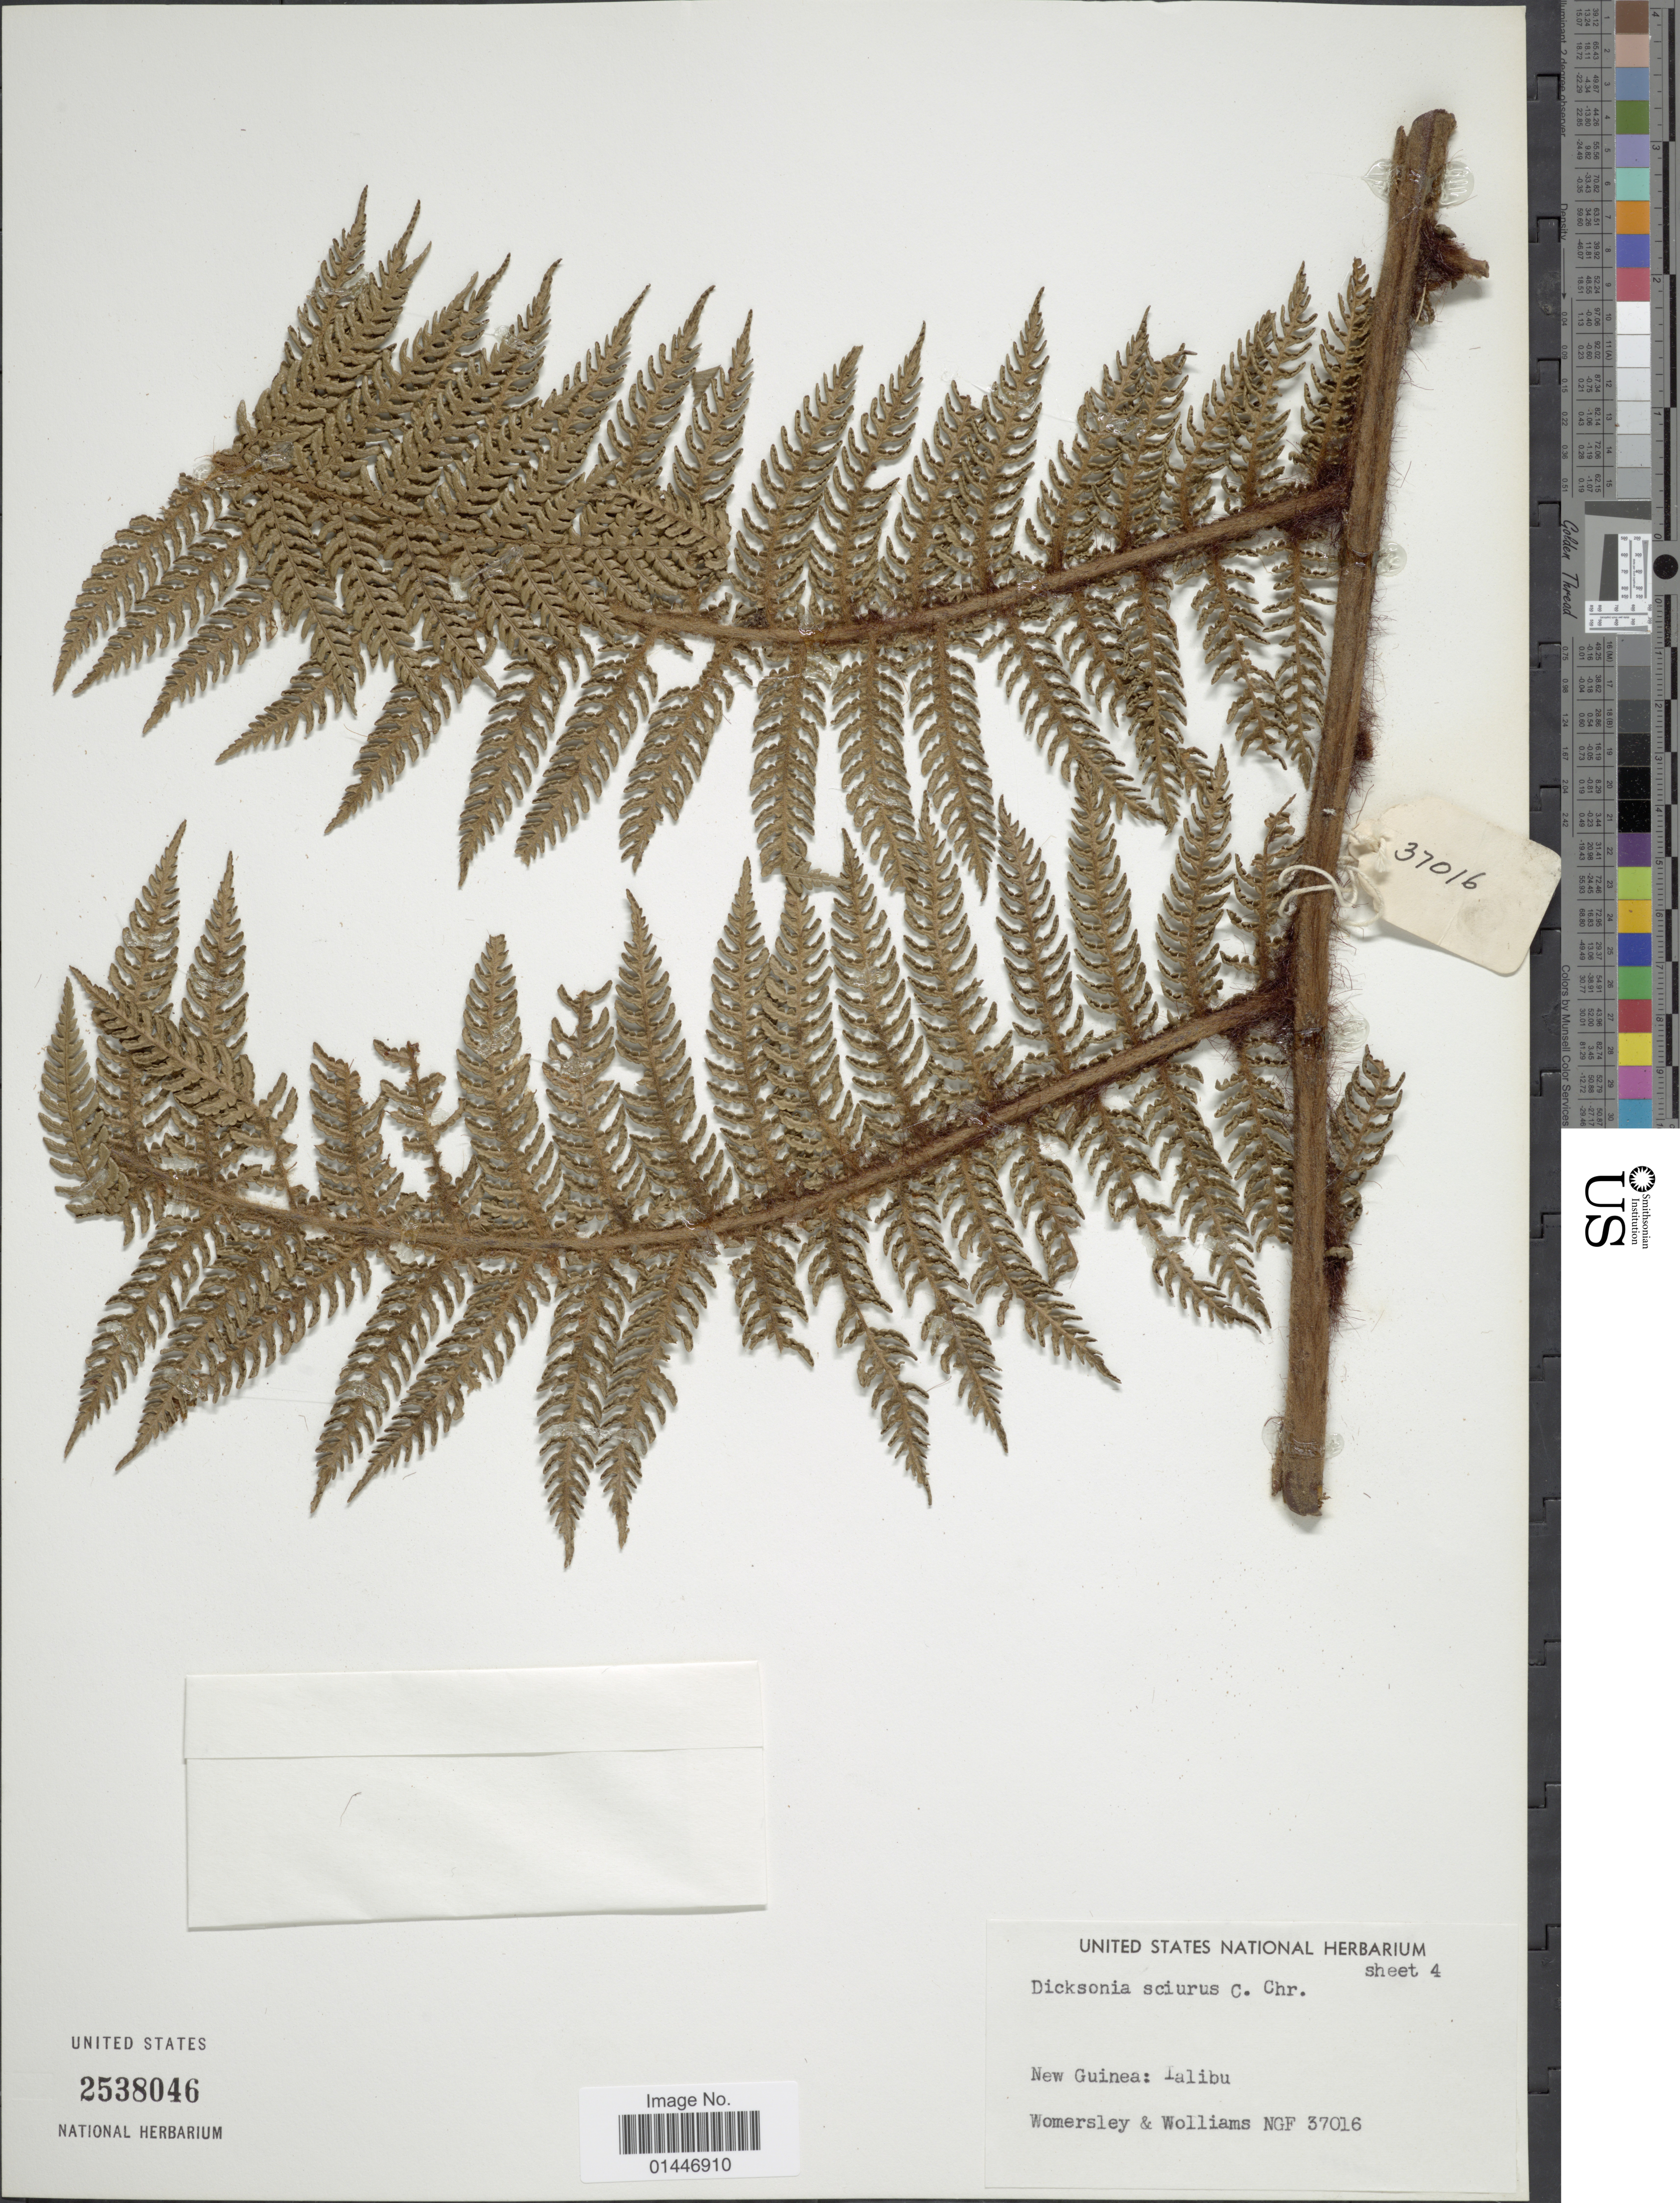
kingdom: Plantae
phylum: Tracheophyta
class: Polypodiopsida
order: Cyatheales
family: Dicksoniaceae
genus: Dicksonia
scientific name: Dicksonia sciurus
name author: C. Chr.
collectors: J. S. Womersley & K. Woolliams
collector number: NGF 37016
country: Papua New Guinea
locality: Ialibu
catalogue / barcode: US 2538046